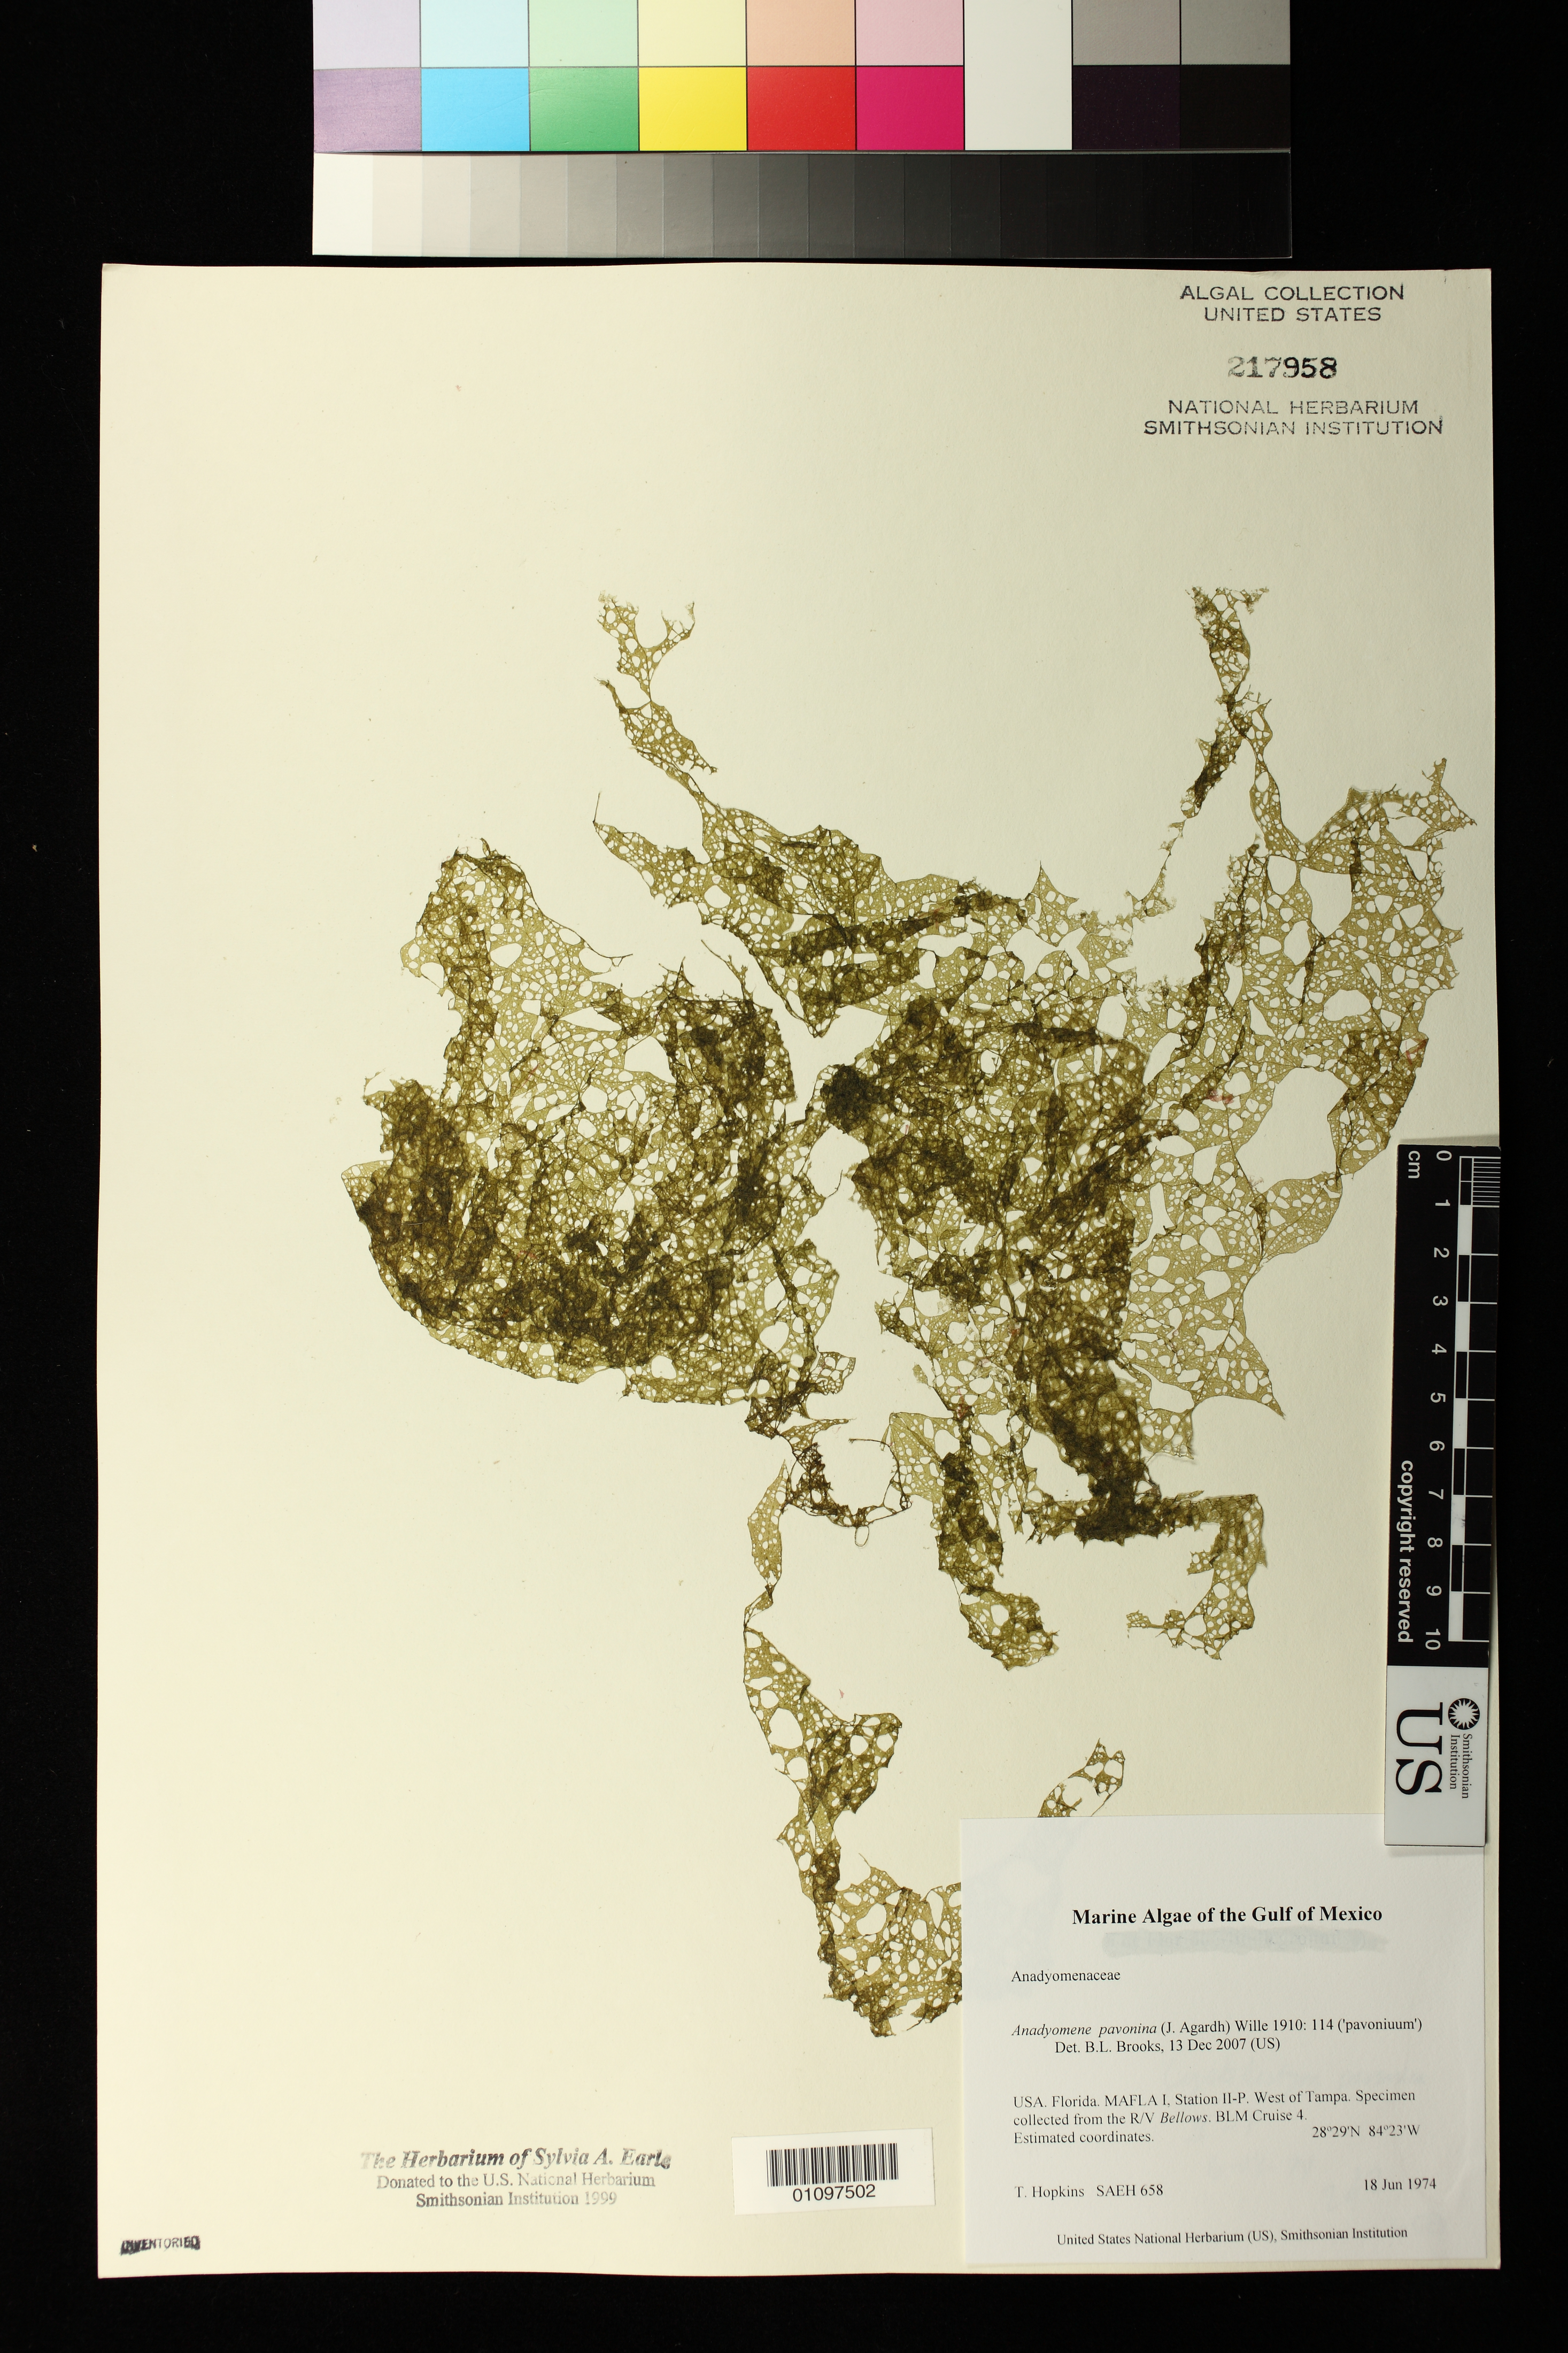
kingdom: Plantae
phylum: Chlorophyta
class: Ulvophyceae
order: Cladophorales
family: Anadyomenaceae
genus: Anadyomene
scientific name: Anadyomene pavonina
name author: (J. Agardh) J. Wille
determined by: Brooks, B. L., (BOT), Smithsonian Institution - National Museum of Natural History (UNITED STATES)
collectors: T. Hopkins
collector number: SAEH 658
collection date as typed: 18 Jun 1974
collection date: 1974-06-18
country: United States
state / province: Florida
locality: Gulf of Mexico, Florida Middle Grounds, west of Tampa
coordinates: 28 29'N, 84 23'W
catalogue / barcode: US 217958